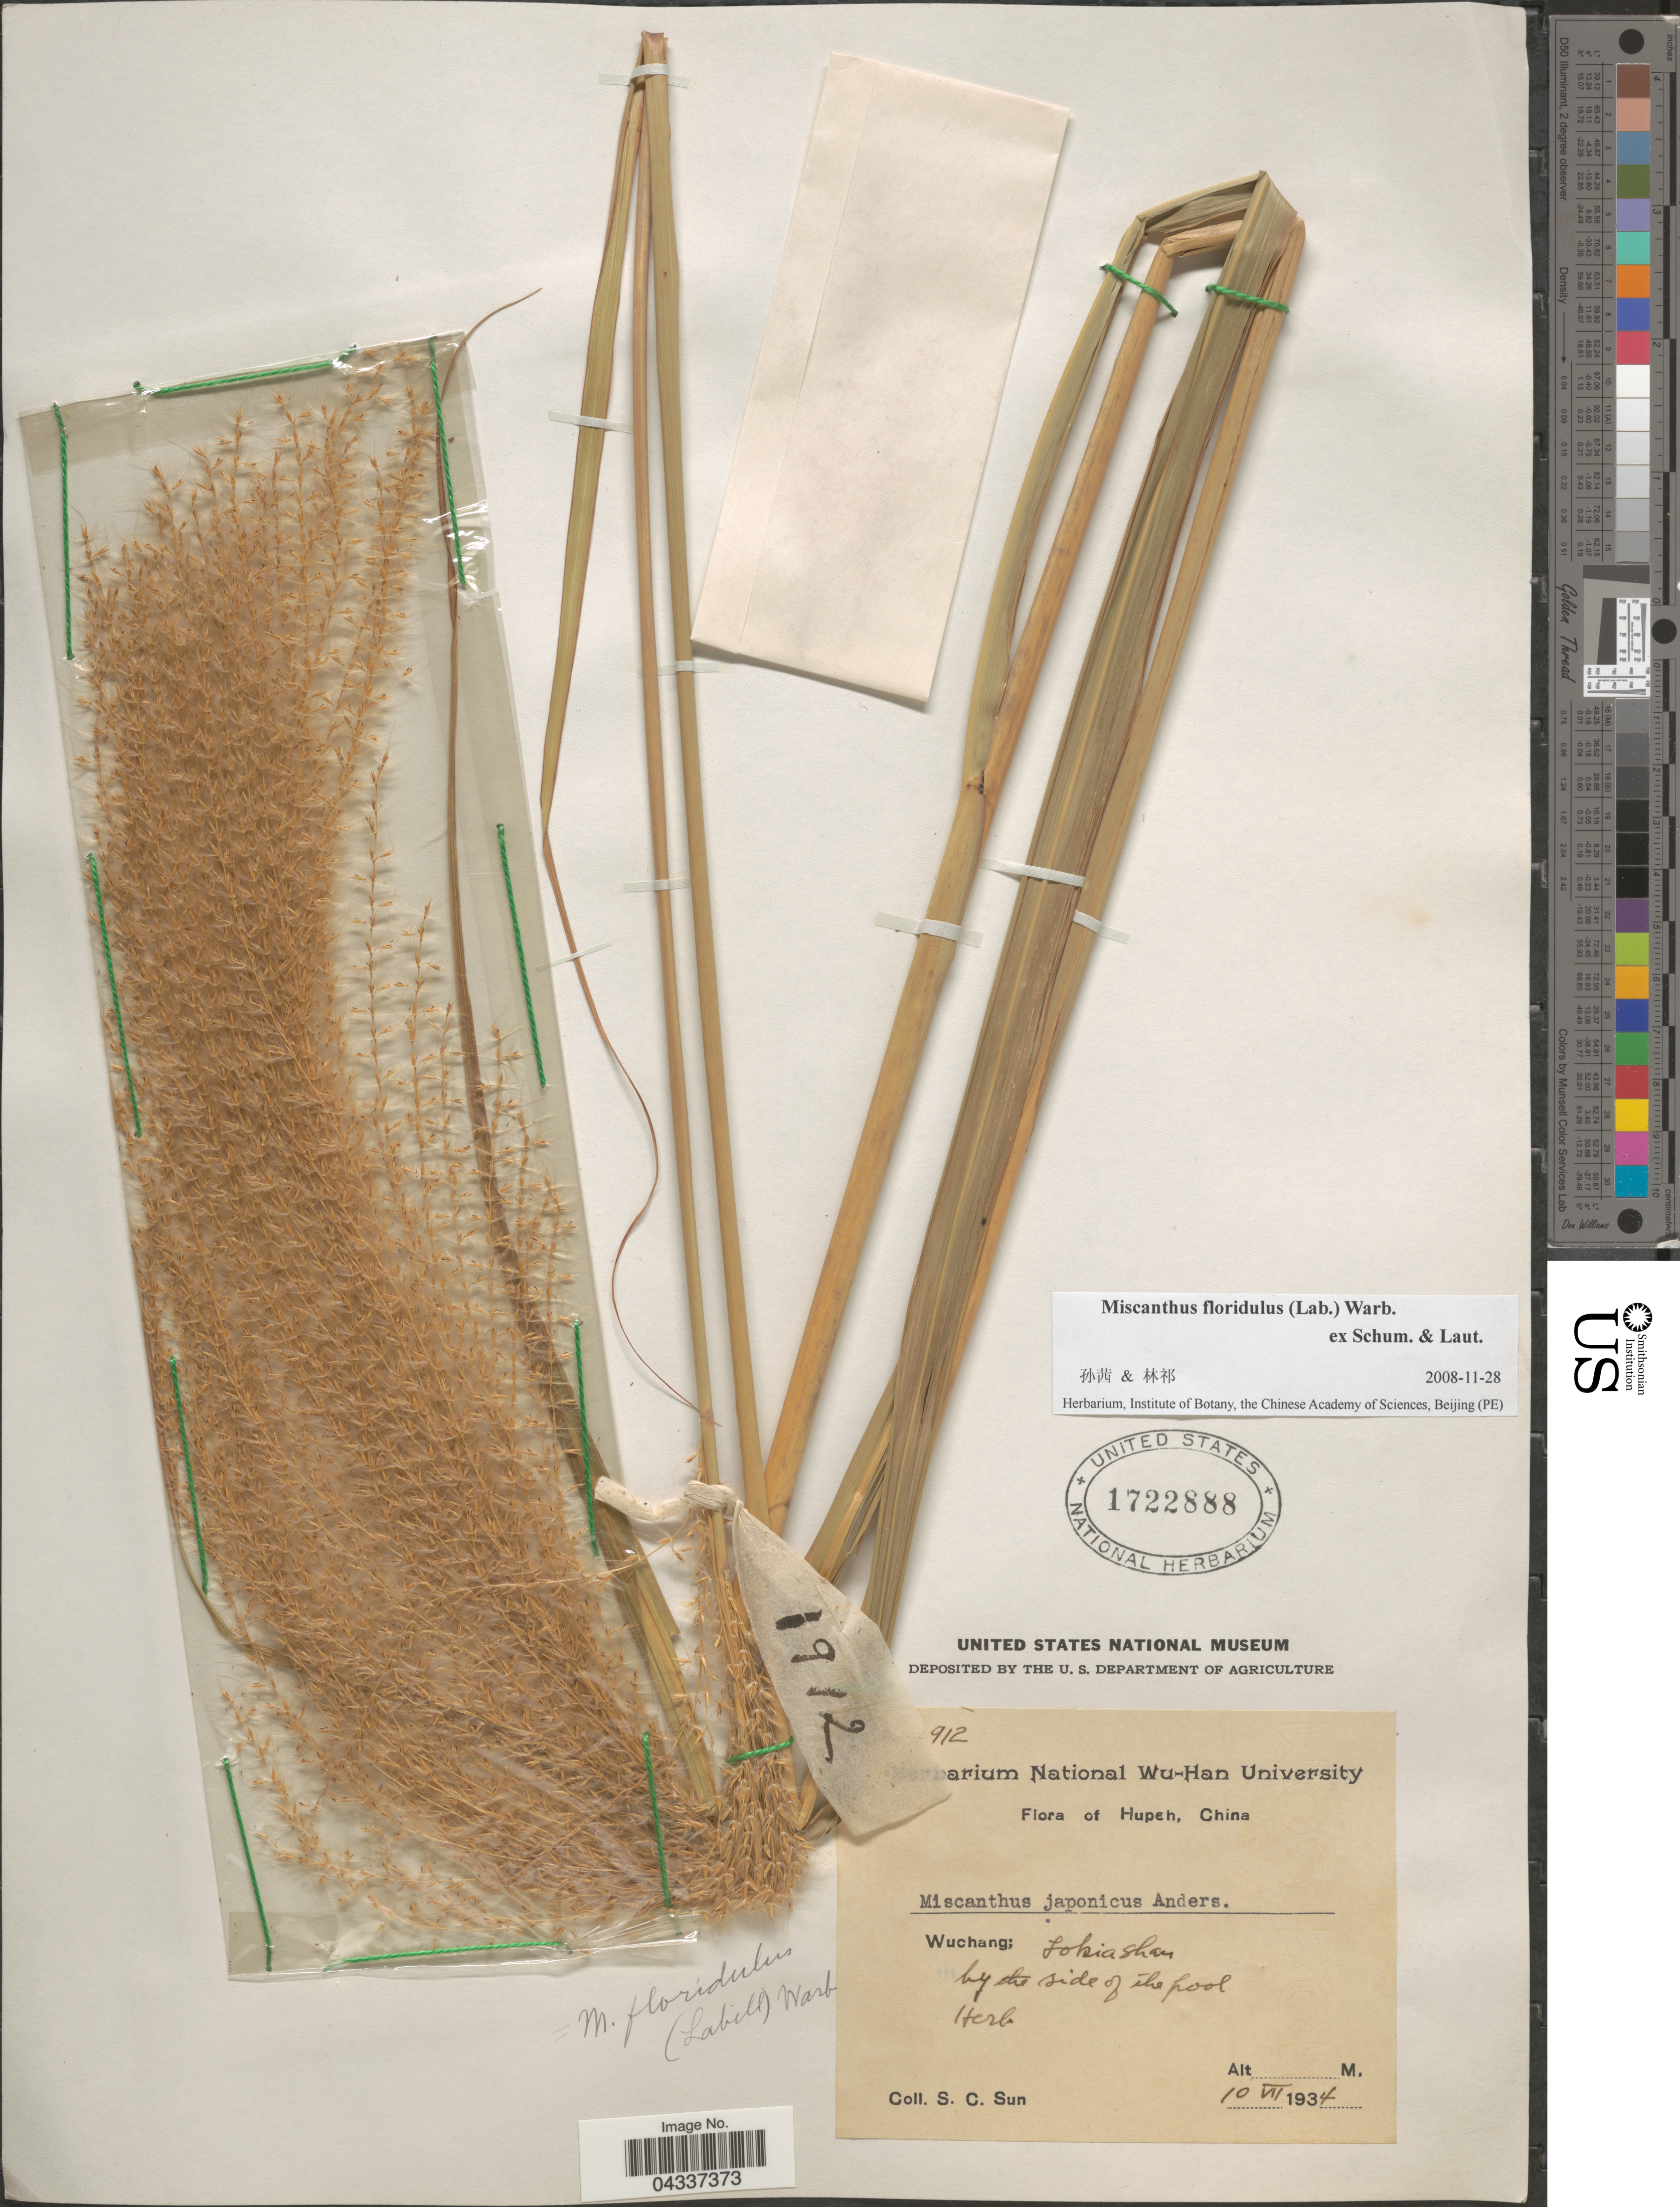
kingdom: Plantae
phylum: Tracheophyta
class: Liliopsida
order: Poales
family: Poaceae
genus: Miscanthus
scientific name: Miscanthus floridulus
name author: (Labill.) Warb.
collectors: S. C. Sun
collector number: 912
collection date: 1934-07-10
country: China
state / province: Hubei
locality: Hupeh. Wuchang; Lokia Shan by the side of the pool.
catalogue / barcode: US 1722888